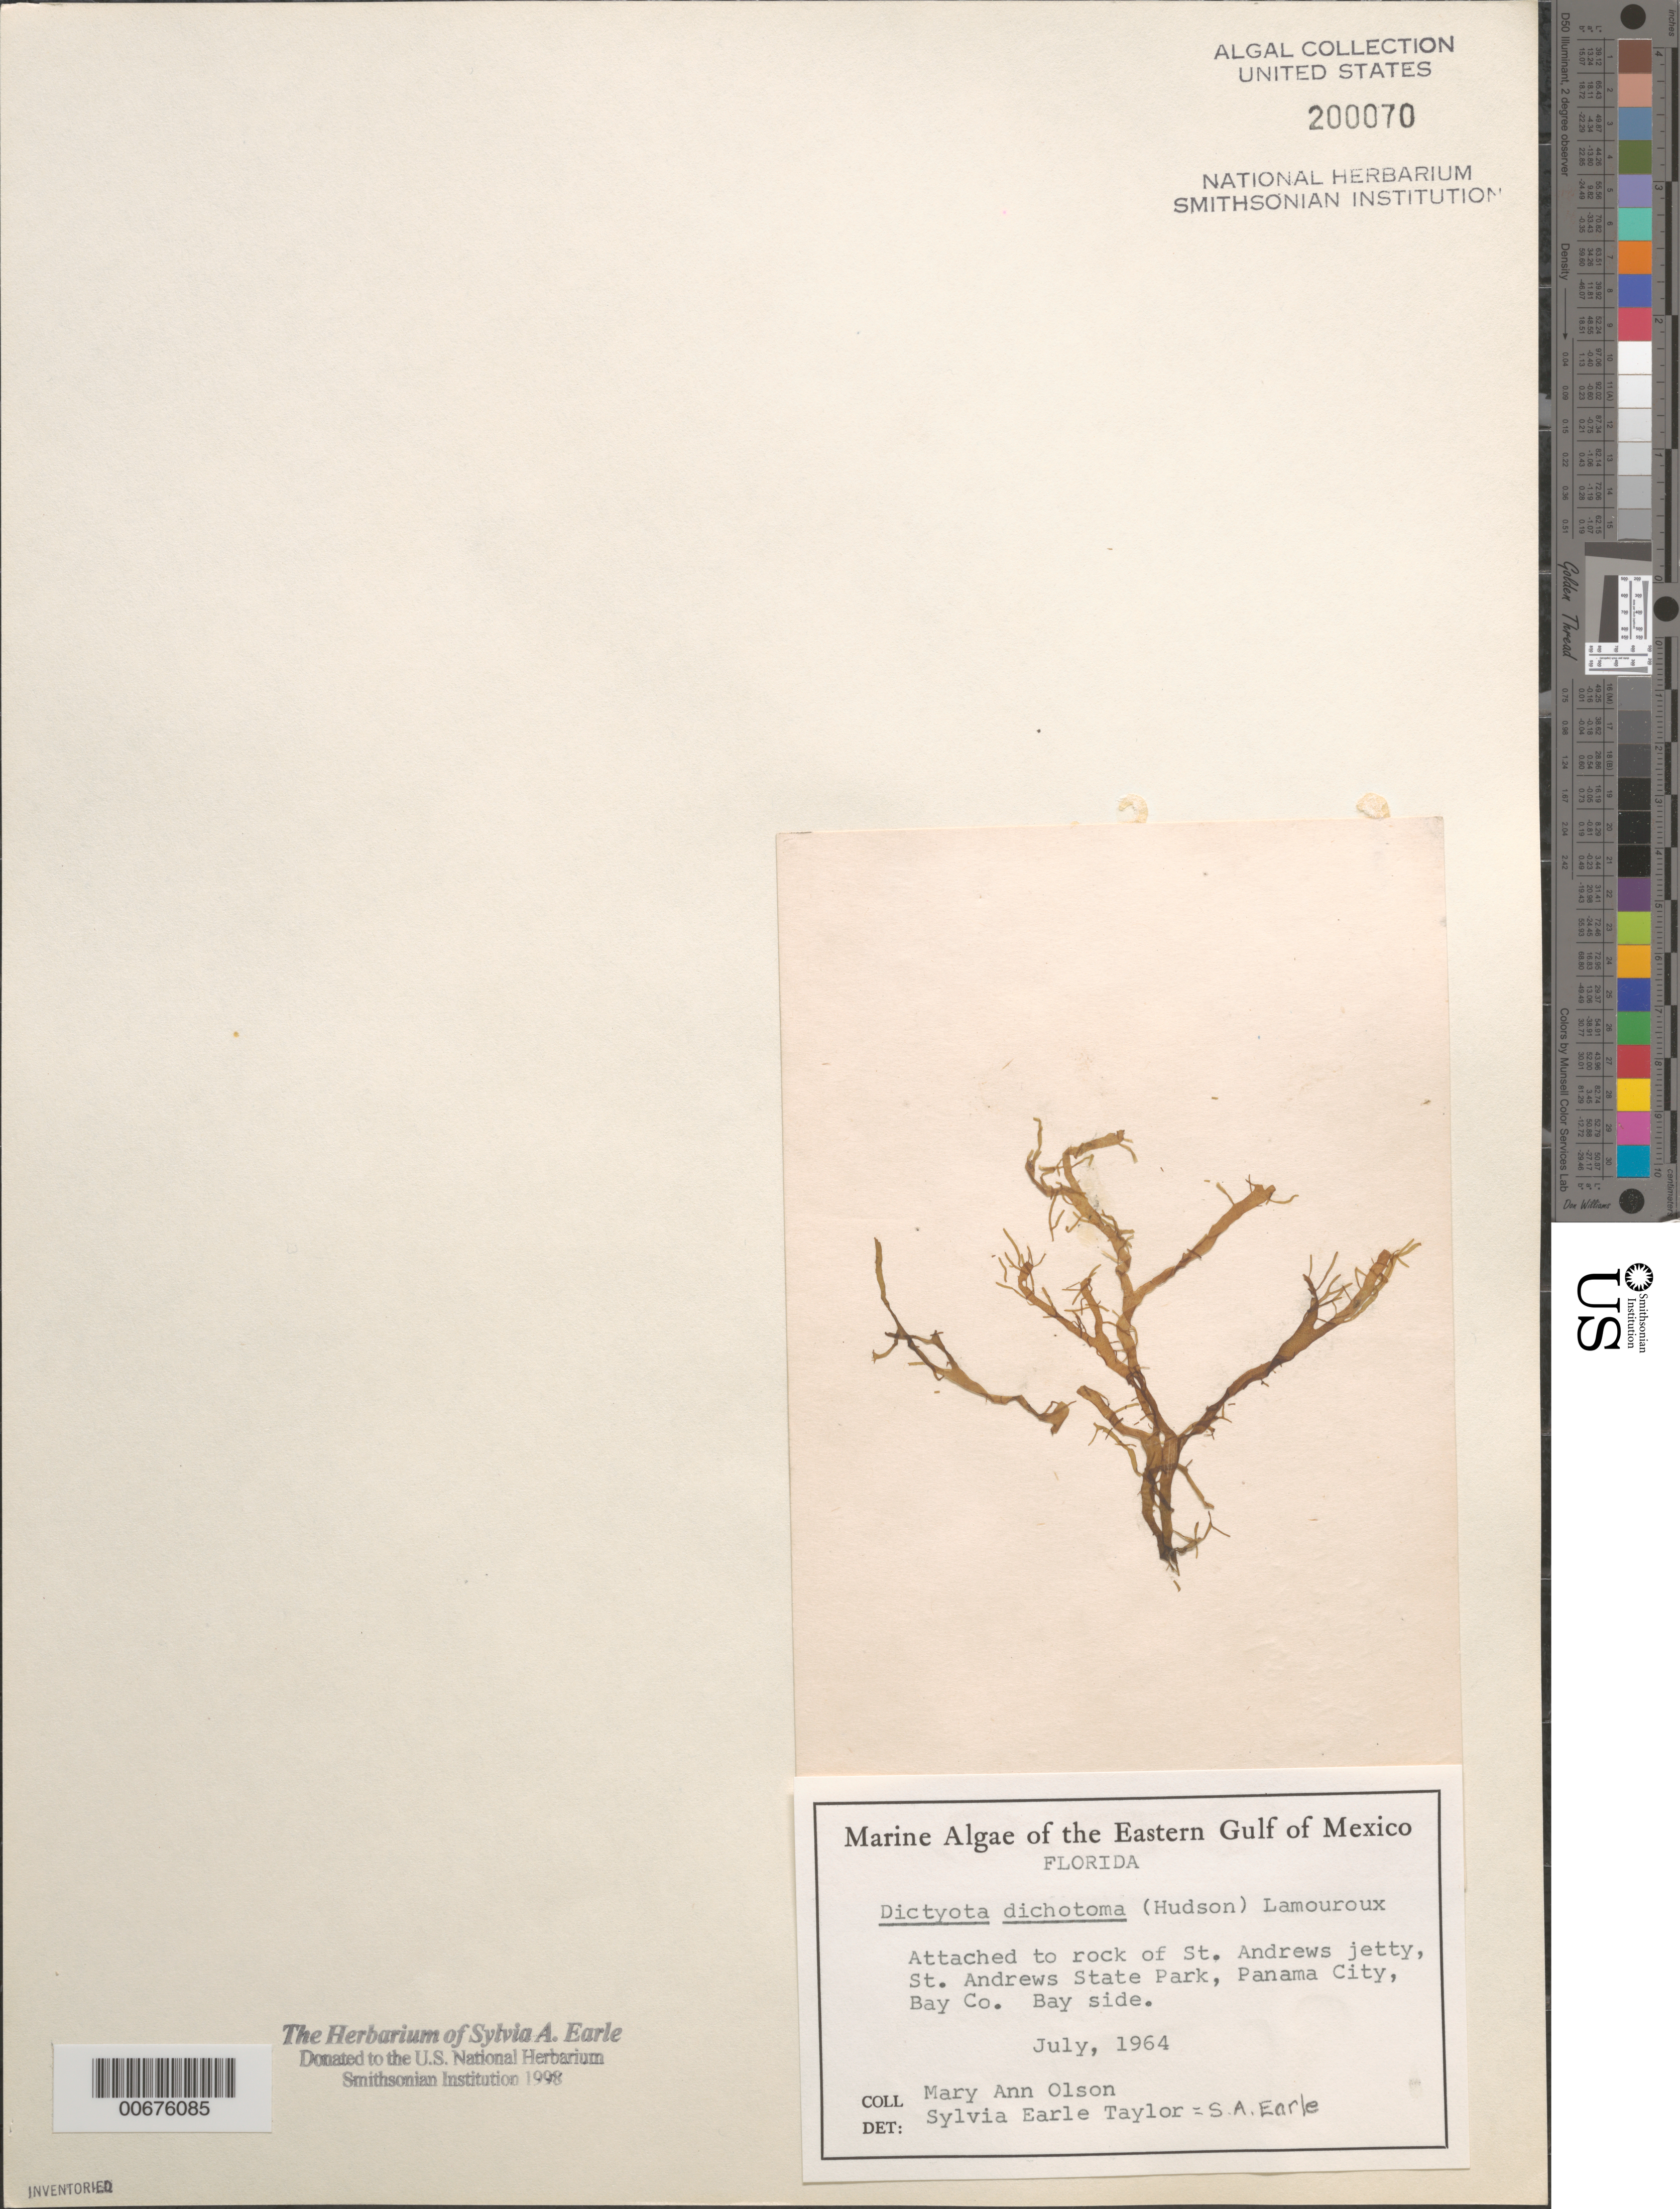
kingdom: Chromista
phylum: Ochrophyta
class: Phaeophyceae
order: Dictyotales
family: Dictyotaceae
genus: Dictyota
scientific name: Dictyota dichotoma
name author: (Huds.) J.V.Lamouroux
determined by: Earle, S. A.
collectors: M. Olson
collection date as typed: Jul 1964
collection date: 1964-07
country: United States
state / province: Florida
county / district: Bay County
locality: Panama City, St. Andrews State Park, St. Andrews jetty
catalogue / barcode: US 200070